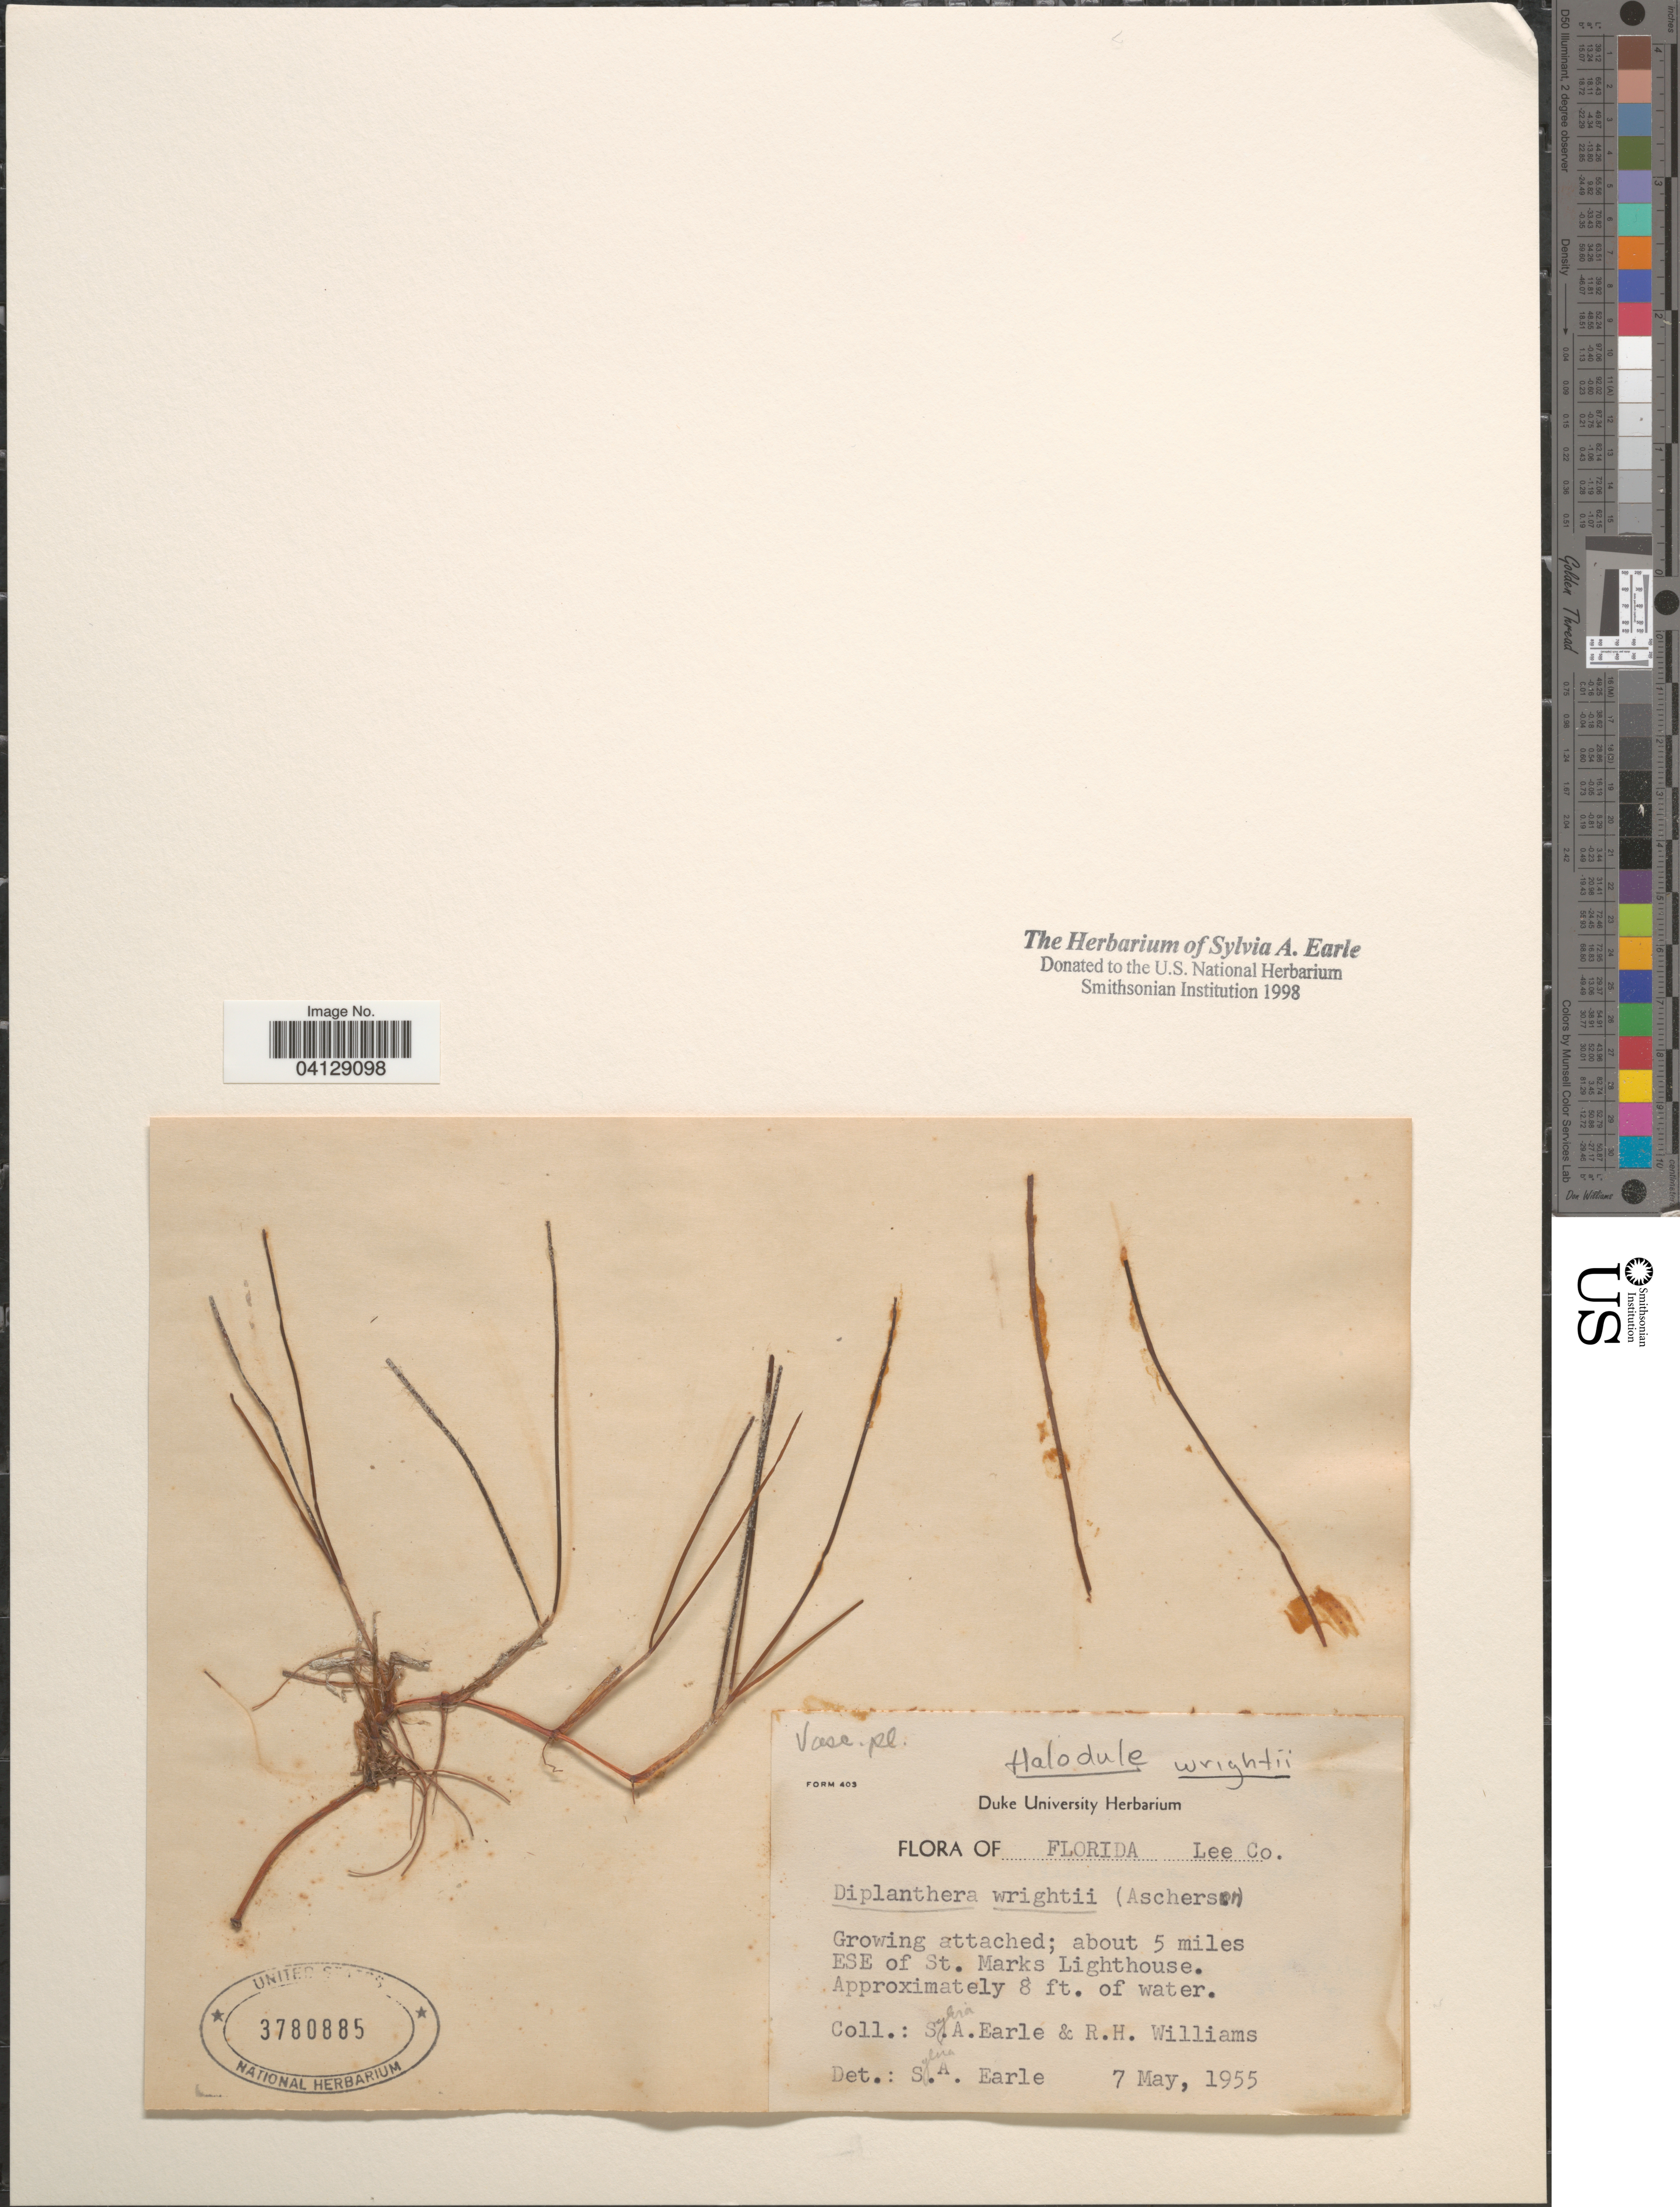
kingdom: Plantae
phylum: Tracheophyta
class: Liliopsida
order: Alismatales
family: Cymodoceaceae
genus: Halodule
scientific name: Halodule wrightii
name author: Asch.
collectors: S. A. Earle & R. H. Williams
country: United States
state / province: Florida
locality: Lee Co. About 5 miles ESE of St. Marks Lighthouse.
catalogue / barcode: US 3780885